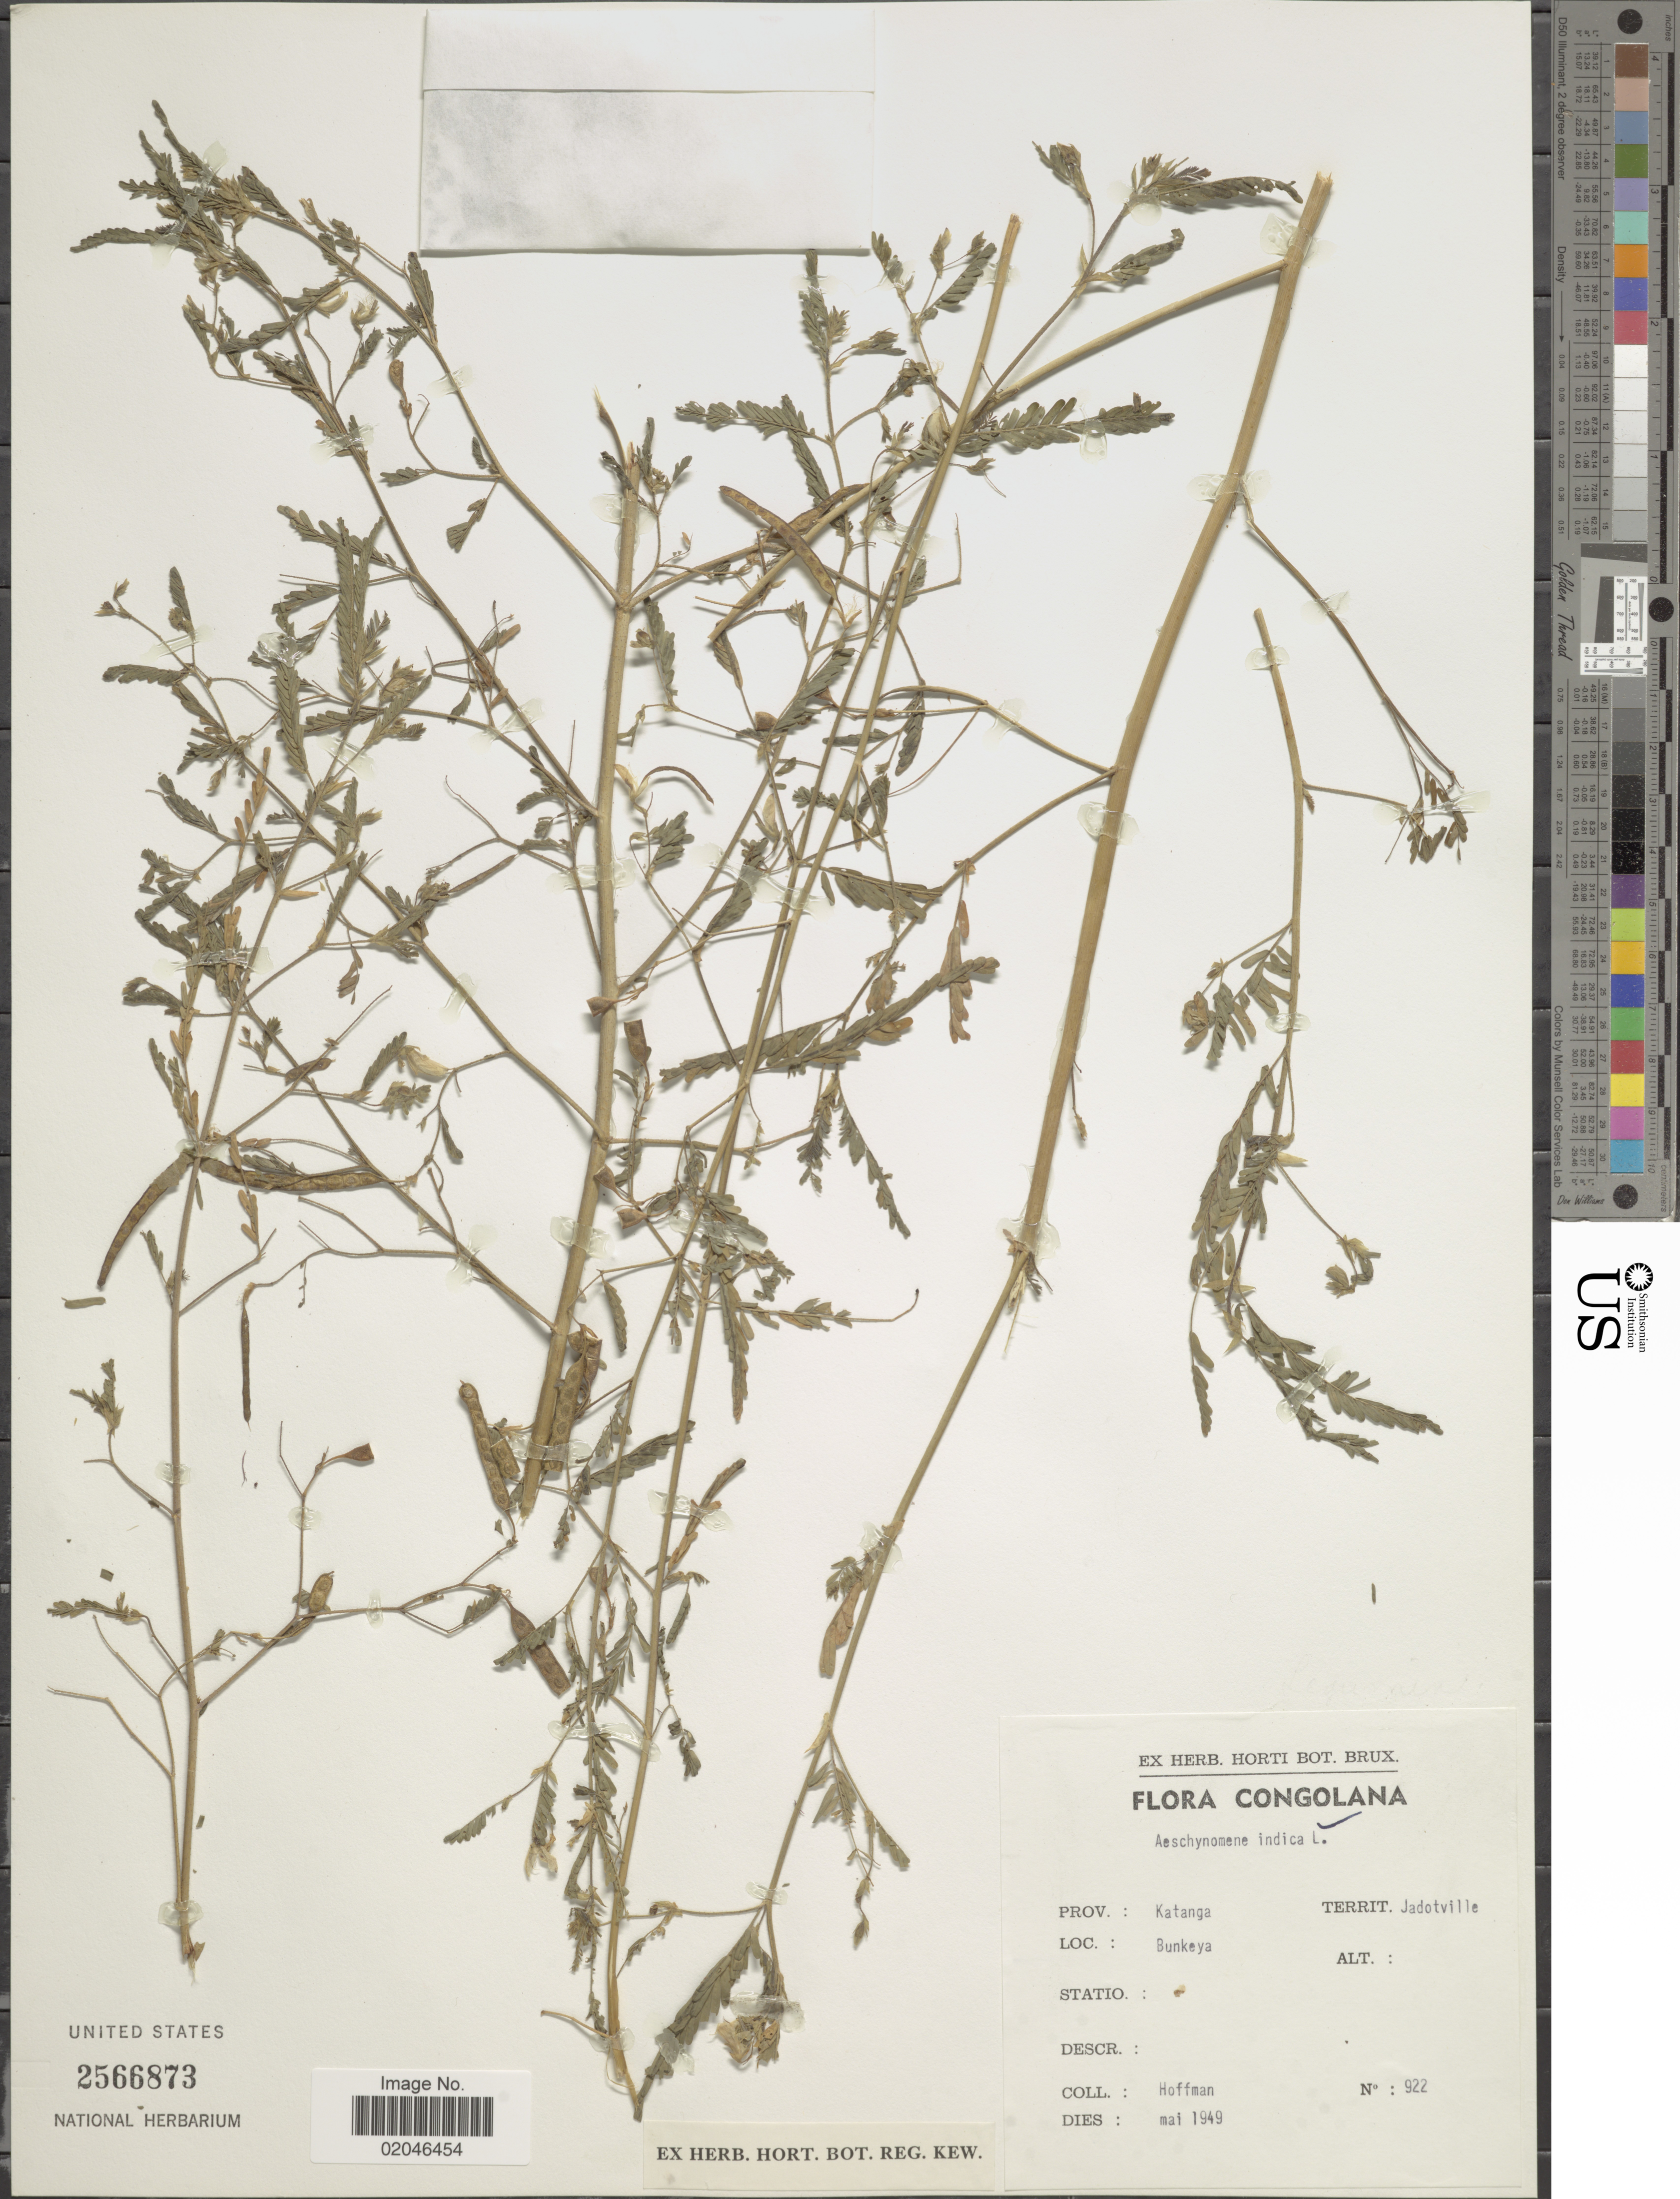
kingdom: Plantae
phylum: Tracheophyta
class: Magnoliopsida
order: Fabales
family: Fabaceae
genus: Aeschynomene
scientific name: Aeschynomene indica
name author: L.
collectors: -- Hoffman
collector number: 922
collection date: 1949-05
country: Congo, Democratic Republic of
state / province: Haut-Katanga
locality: Prov.: Katanga. Territ. Jadotville. Bunkeya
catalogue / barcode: US 2566873